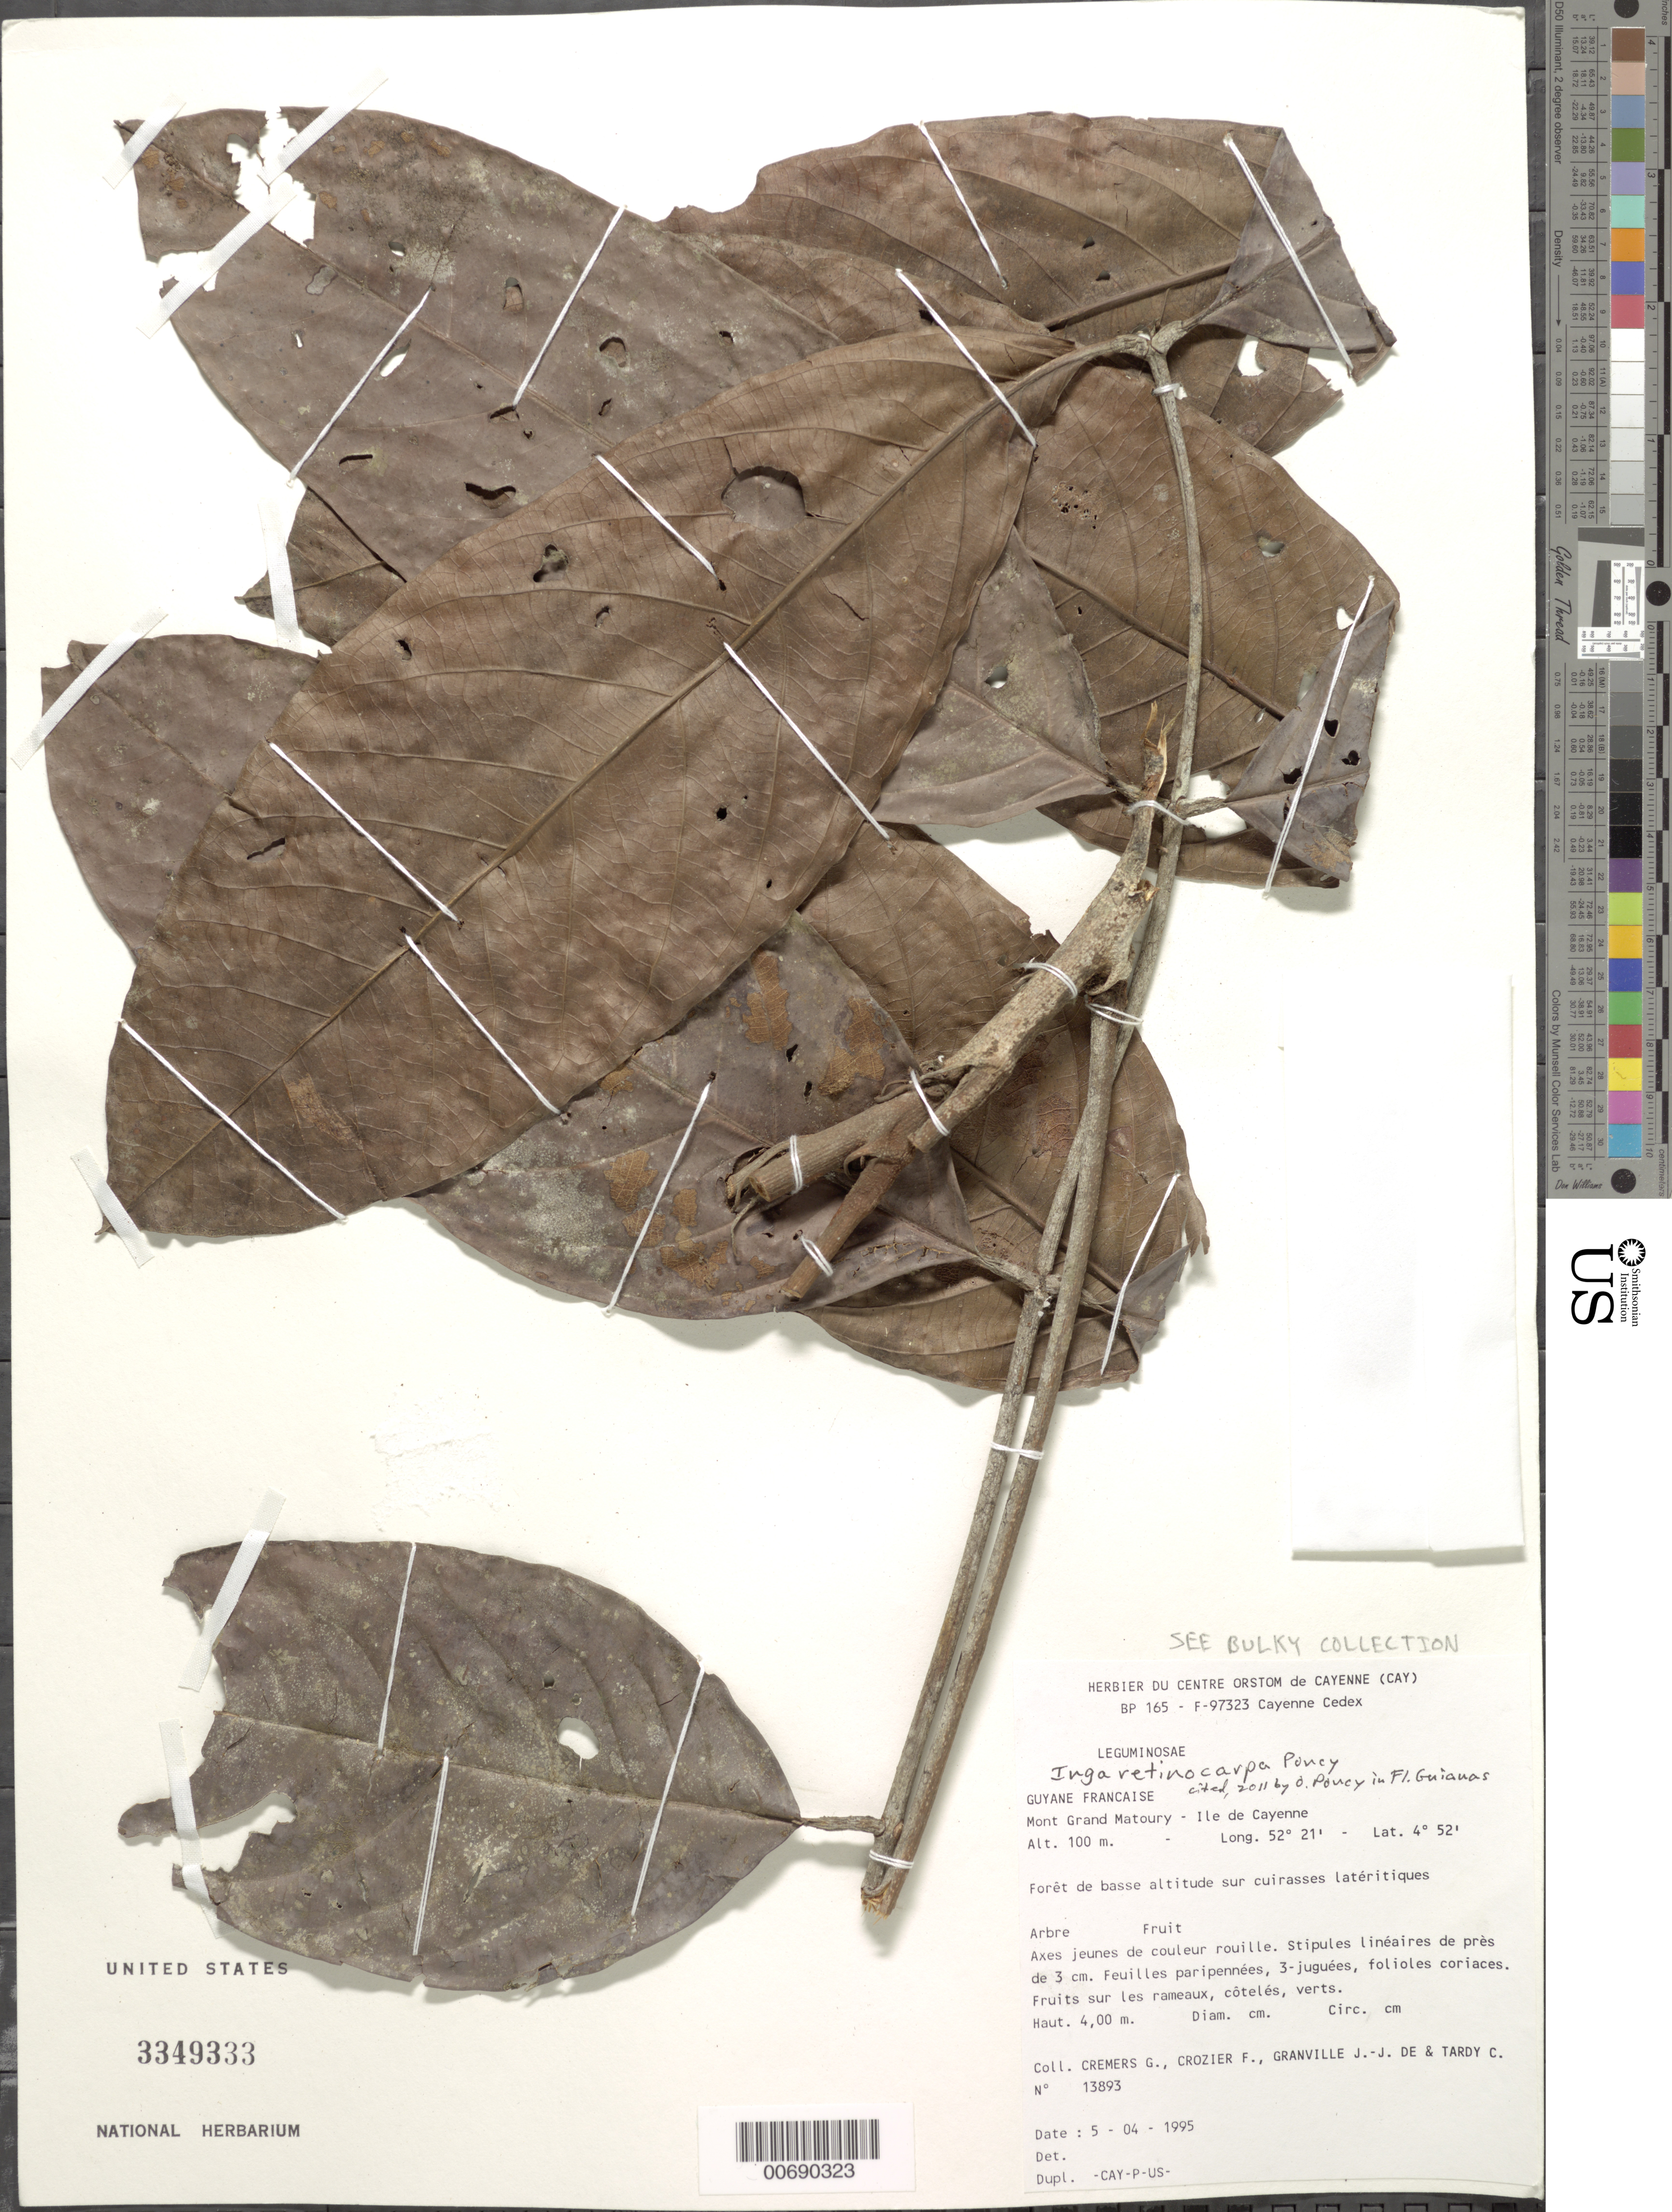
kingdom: Plantae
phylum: Tracheophyta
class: Magnoliopsida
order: Fabales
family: Fabaceae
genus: Inga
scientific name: Inga retinocarpa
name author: Poncy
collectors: G. Cremers, F. Crozier, J.-J. de Granville & C. Tardy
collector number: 13893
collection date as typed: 05 Apr 1995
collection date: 1995-04-05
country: French Guiana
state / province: Cayenne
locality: Mont Grand Matoury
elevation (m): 100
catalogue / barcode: US 3349333